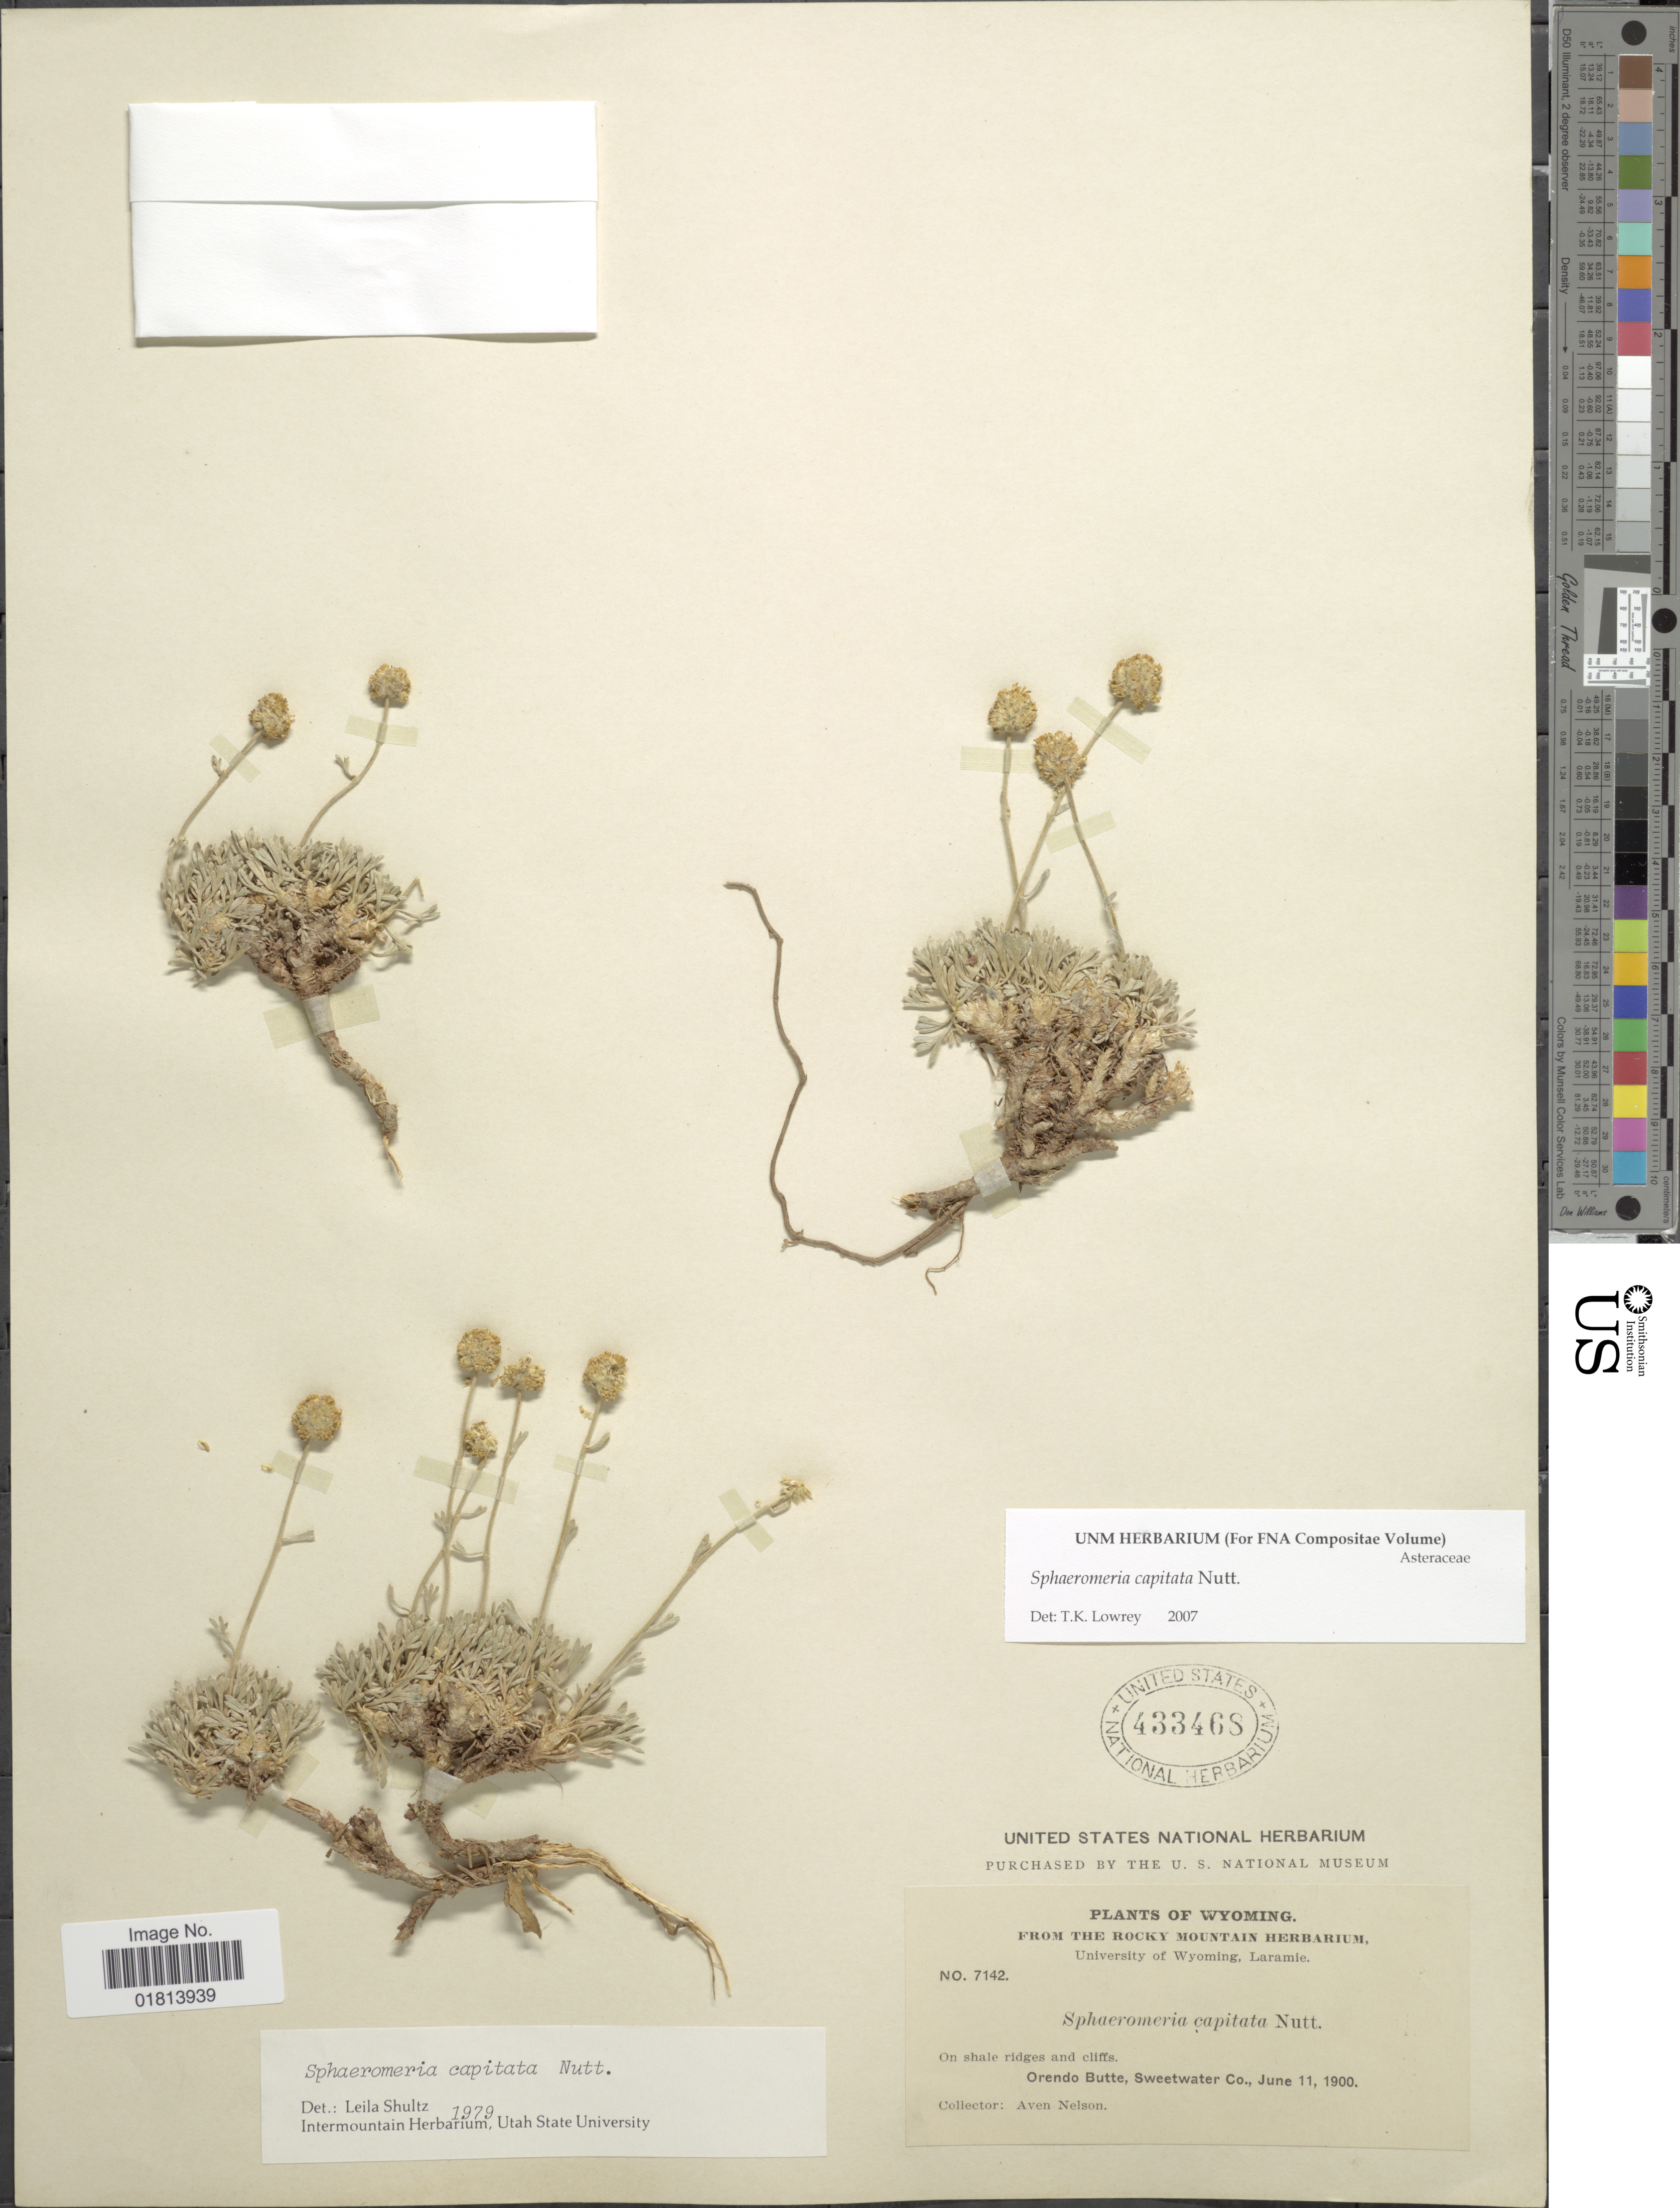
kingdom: Plantae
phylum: Tracheophyta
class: Magnoliopsida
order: Asterales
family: Asteraceae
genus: Sphaeromeria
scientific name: Sphaeromeria capitata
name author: Nutt.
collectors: A. Nelson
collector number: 7142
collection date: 1900-06-11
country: United States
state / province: Wyoming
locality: Orendo Butte, Sweetwater Co.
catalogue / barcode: US 433468